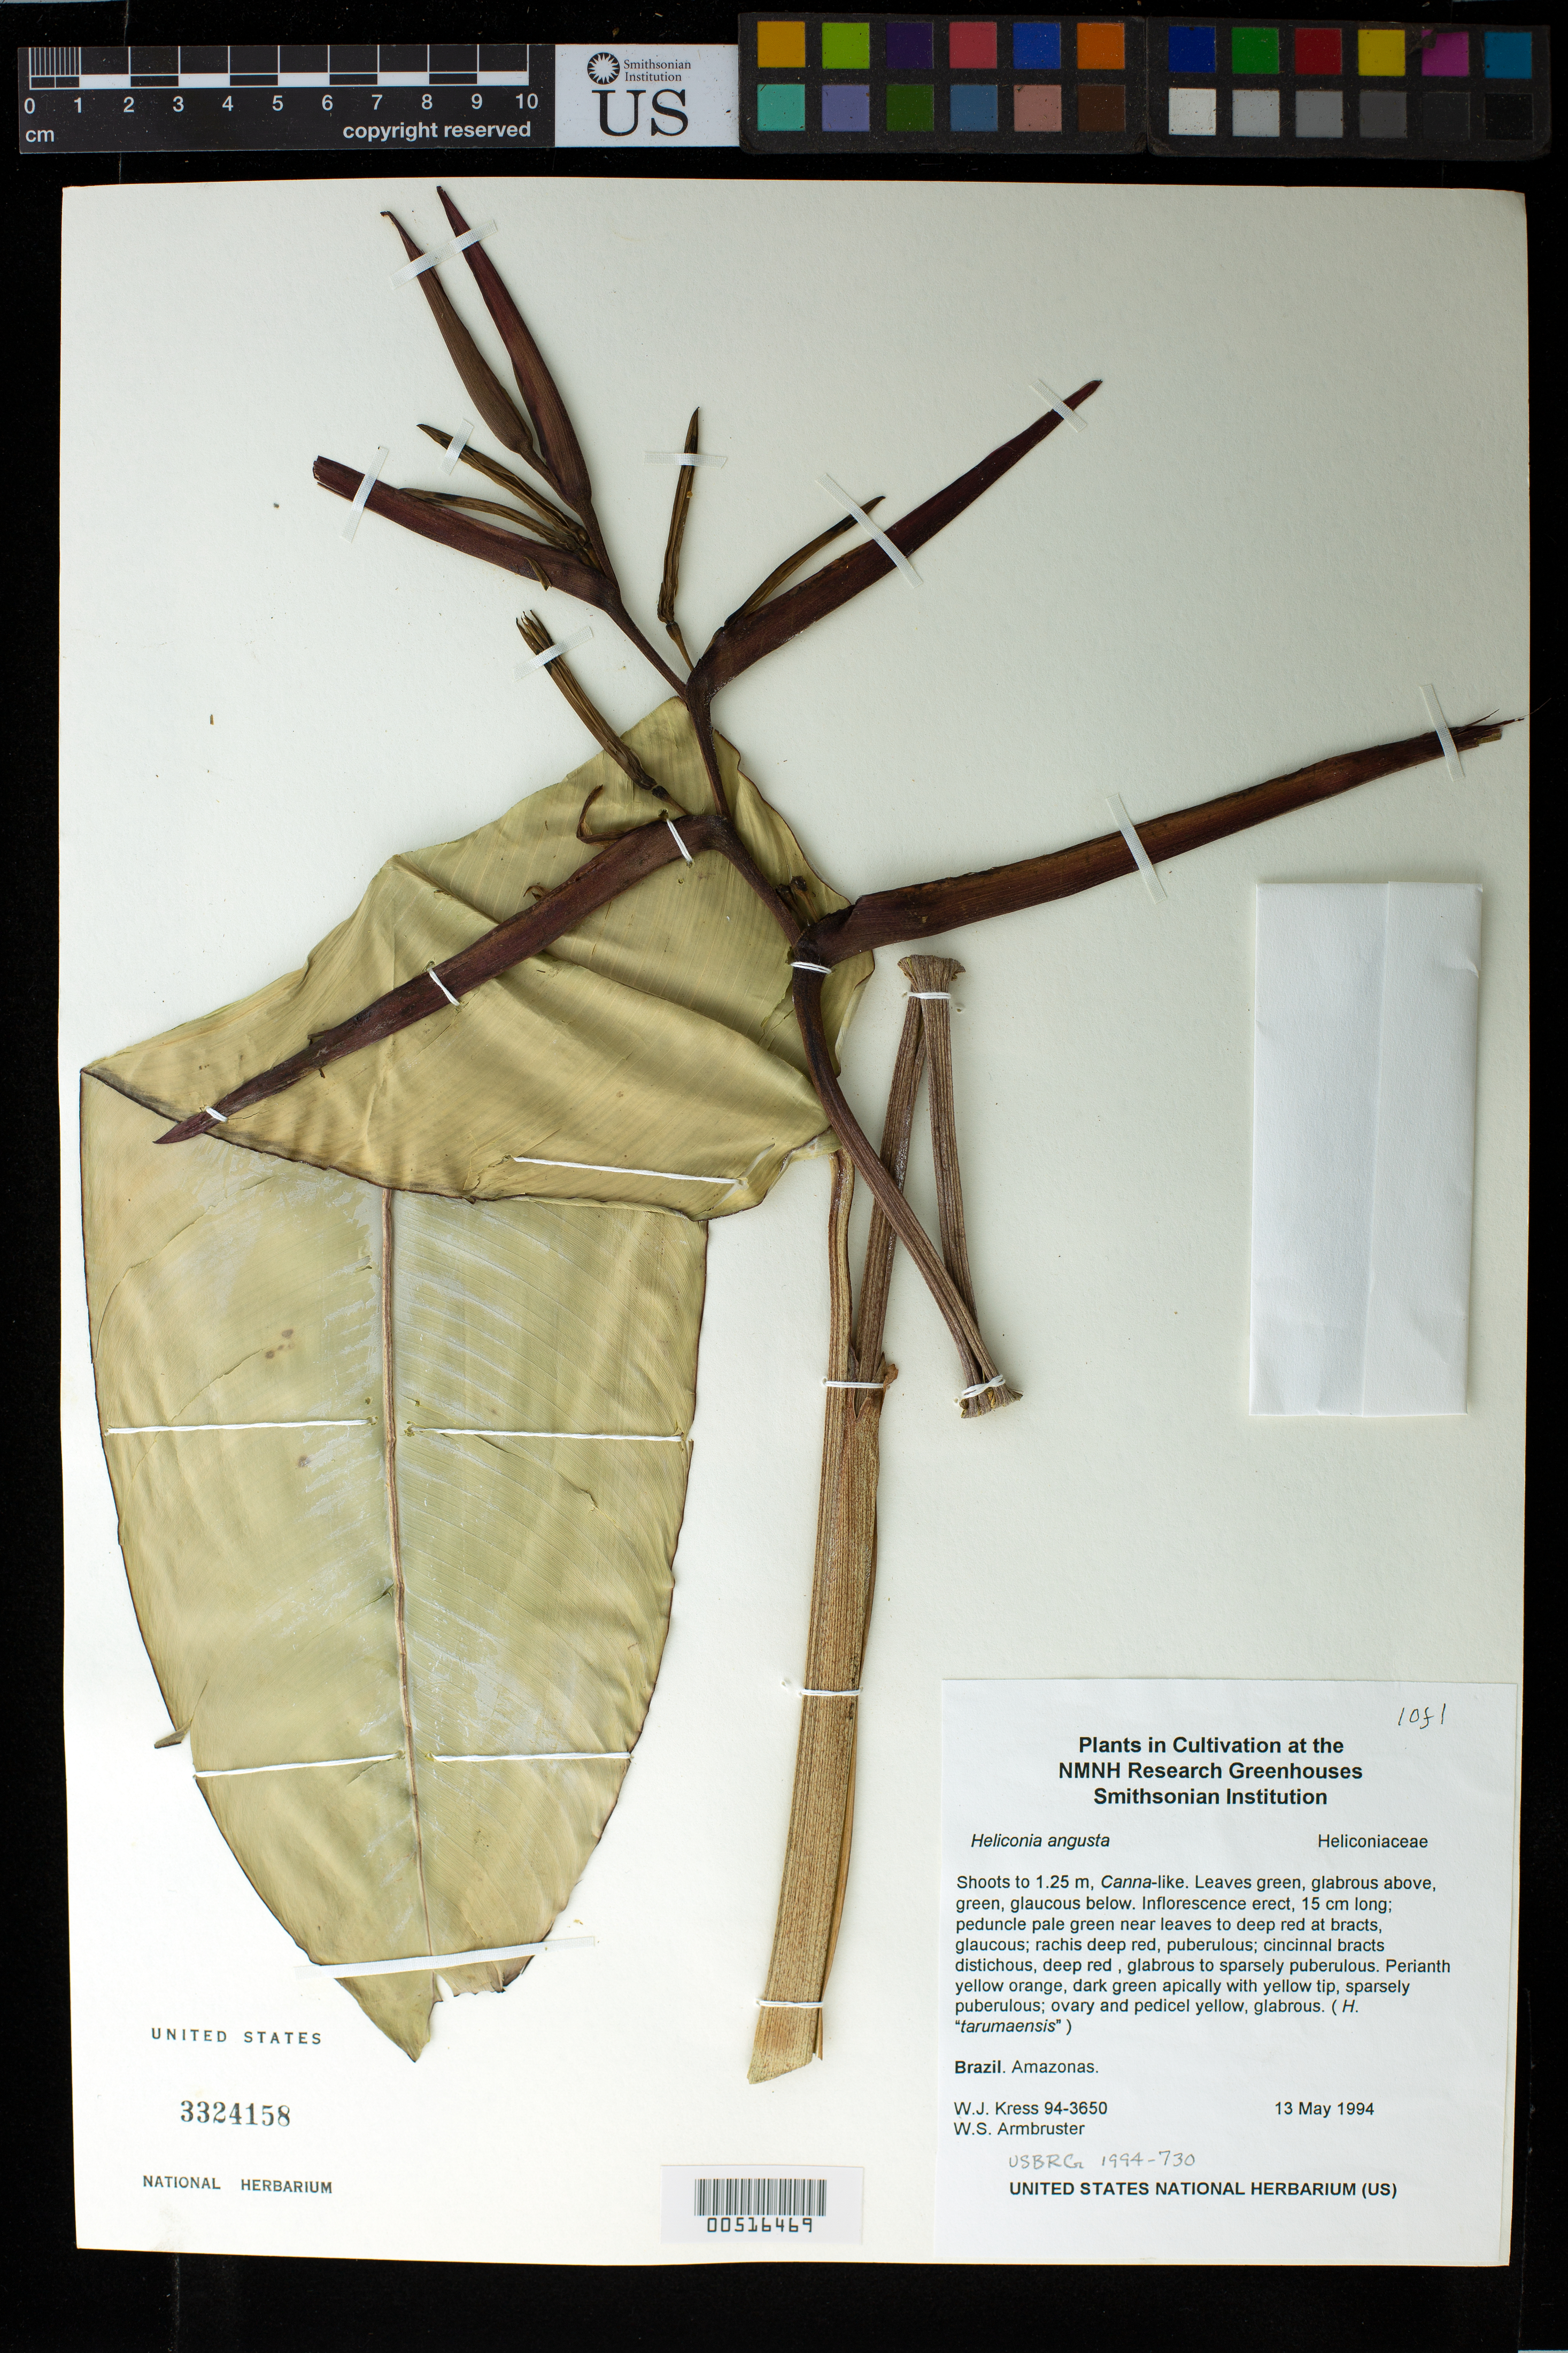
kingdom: Plantae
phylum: Tracheophyta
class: Liliopsida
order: Zingiberales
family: Heliconiaceae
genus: Heliconia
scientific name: Heliconia acuminata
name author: A. Rich.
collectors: W. J. Kress & W. S. Armbruster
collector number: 94-3650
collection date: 1994-05-13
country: Brazil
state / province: Amazonas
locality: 60 km from Careiro S of the Rio Solimois on the road to Porto Velho S of Rio Araca.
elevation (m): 75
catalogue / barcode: US 3324158